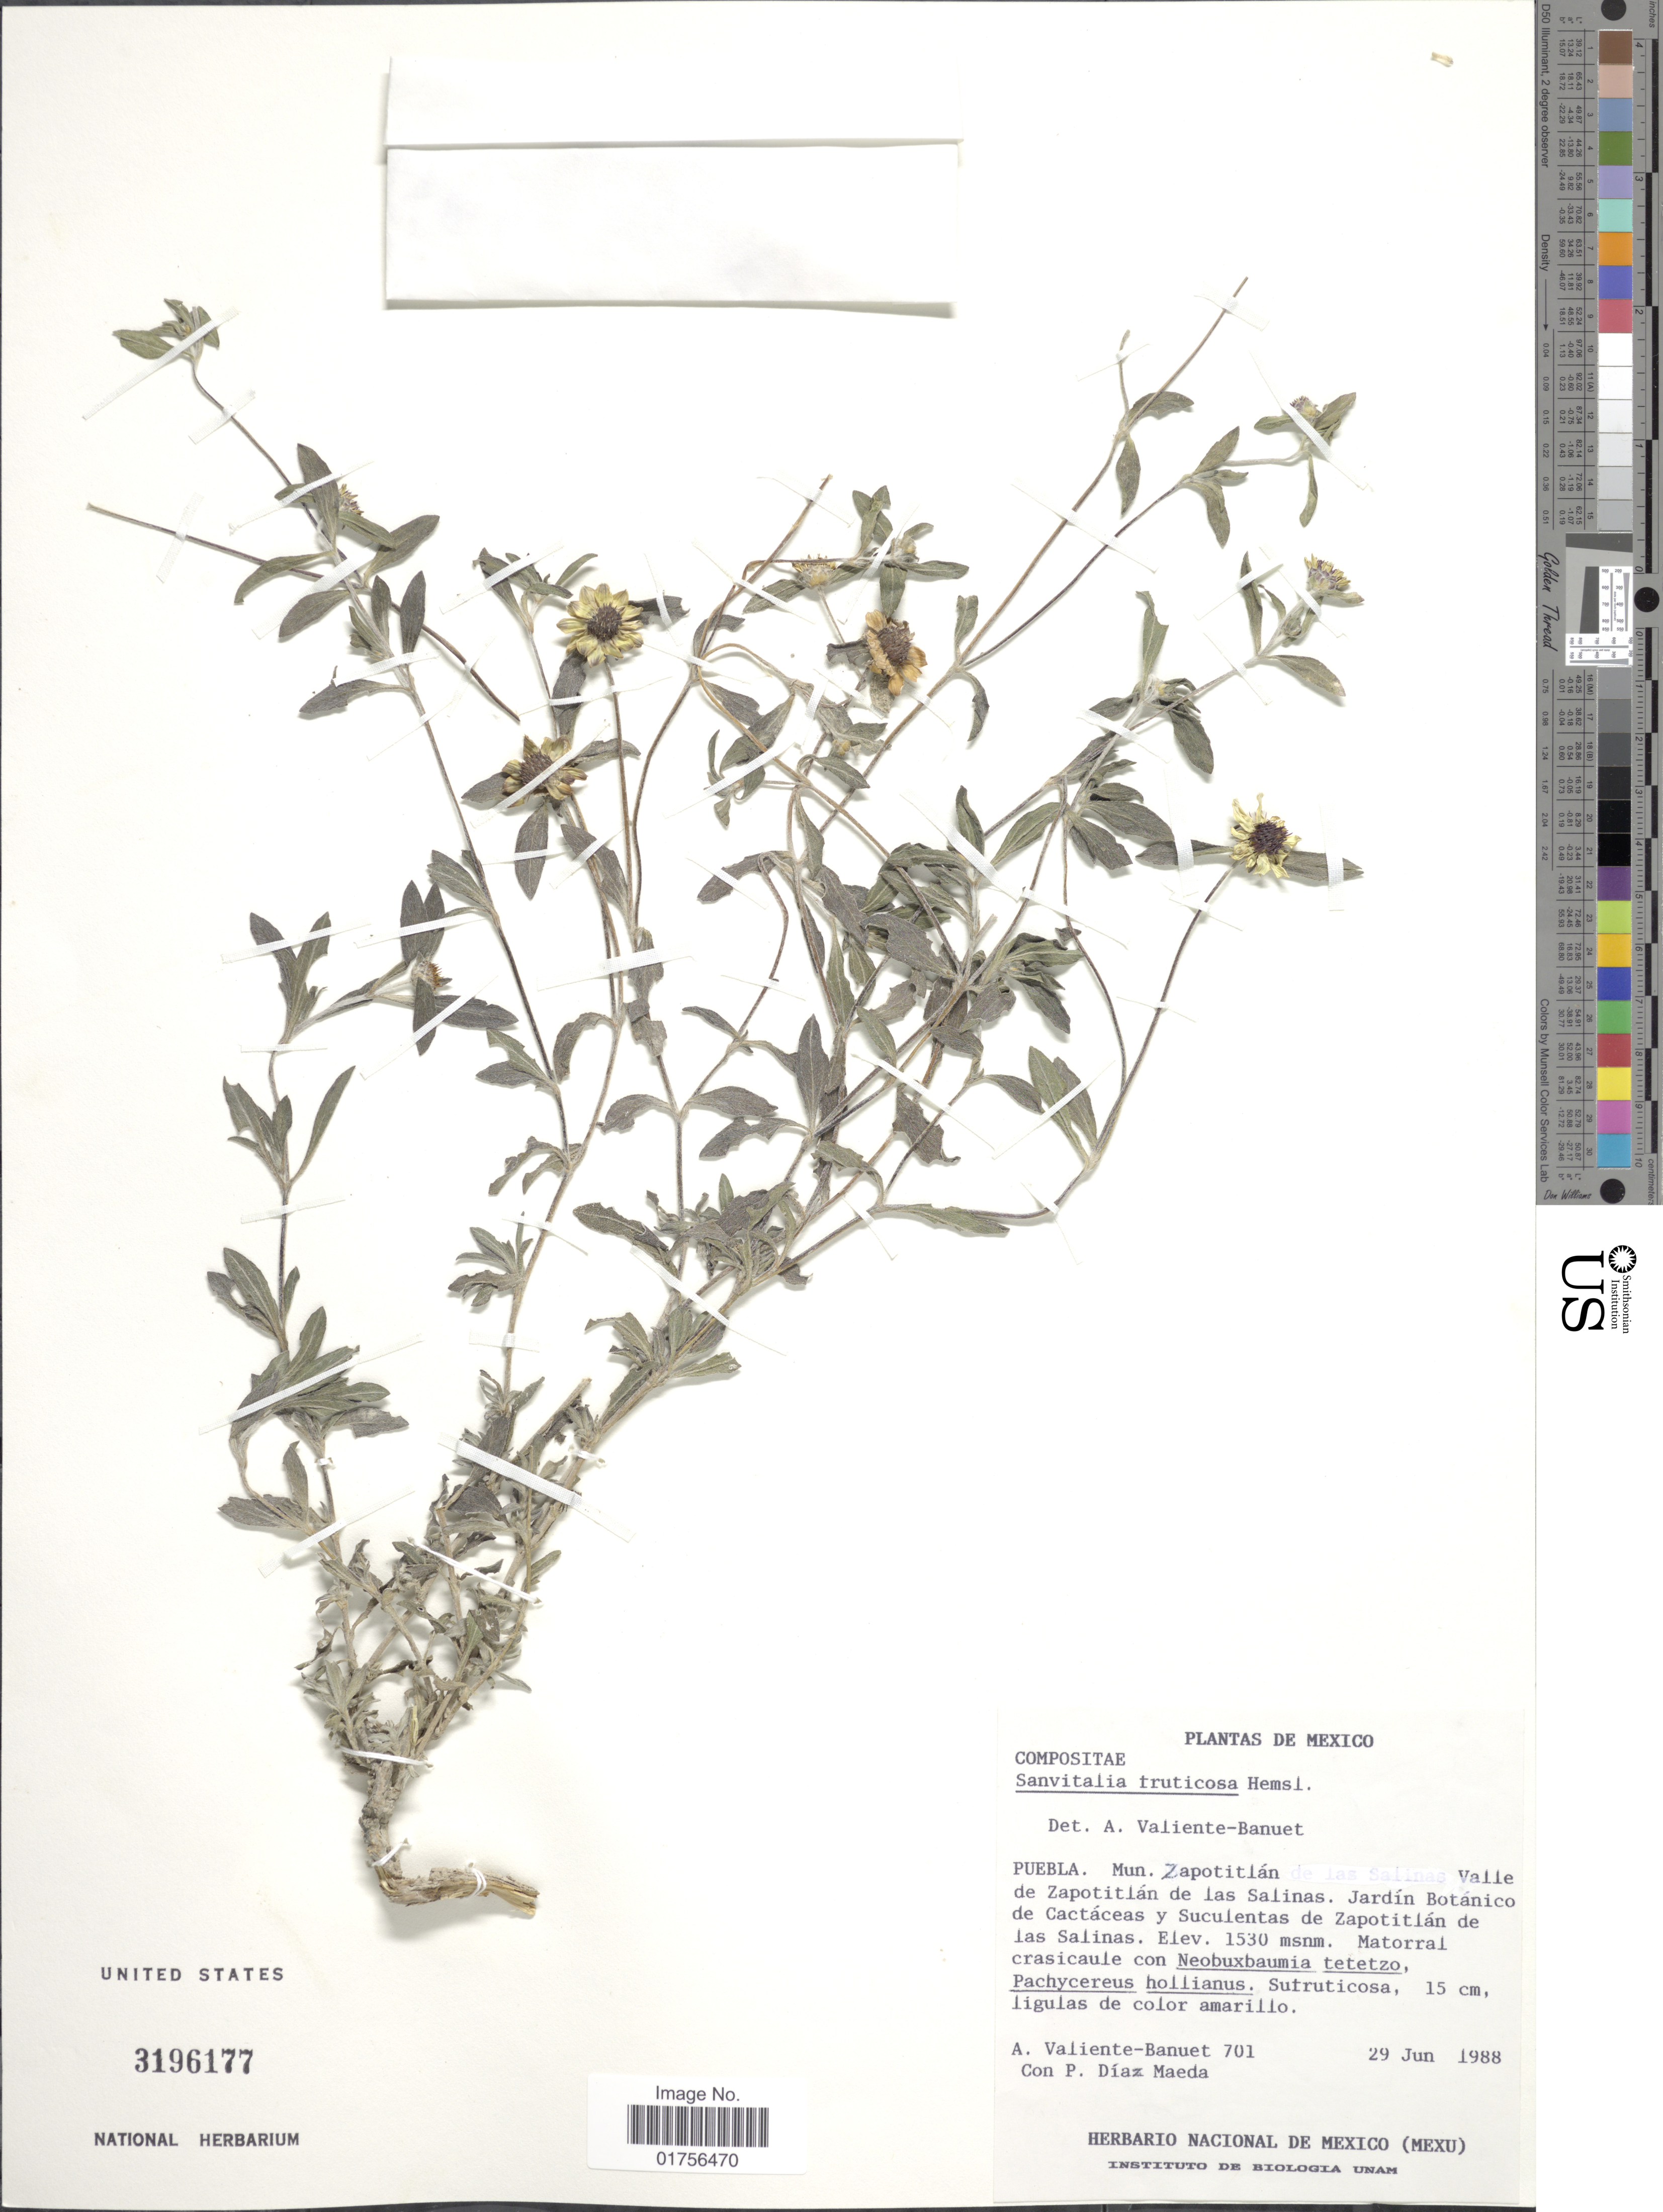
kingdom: Plantae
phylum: Tracheophyta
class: Magnoliopsida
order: Asterales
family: Asteraceae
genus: Sanvitalia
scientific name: Sanvitalia fruticosa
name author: Hemsl.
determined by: Skibicki, Samuel V.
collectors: A. Valiente B. & P. Diaz Maeda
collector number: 701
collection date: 1988-06-29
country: Mexico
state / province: Puebla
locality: Puebla, Mun. Zapotitlan, de Zapotitlan de las Salinas, Jardin Botanico de Cactaceas y Suculentas de Zapotitlan de las Salinas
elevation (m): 1530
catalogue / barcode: US 3196177